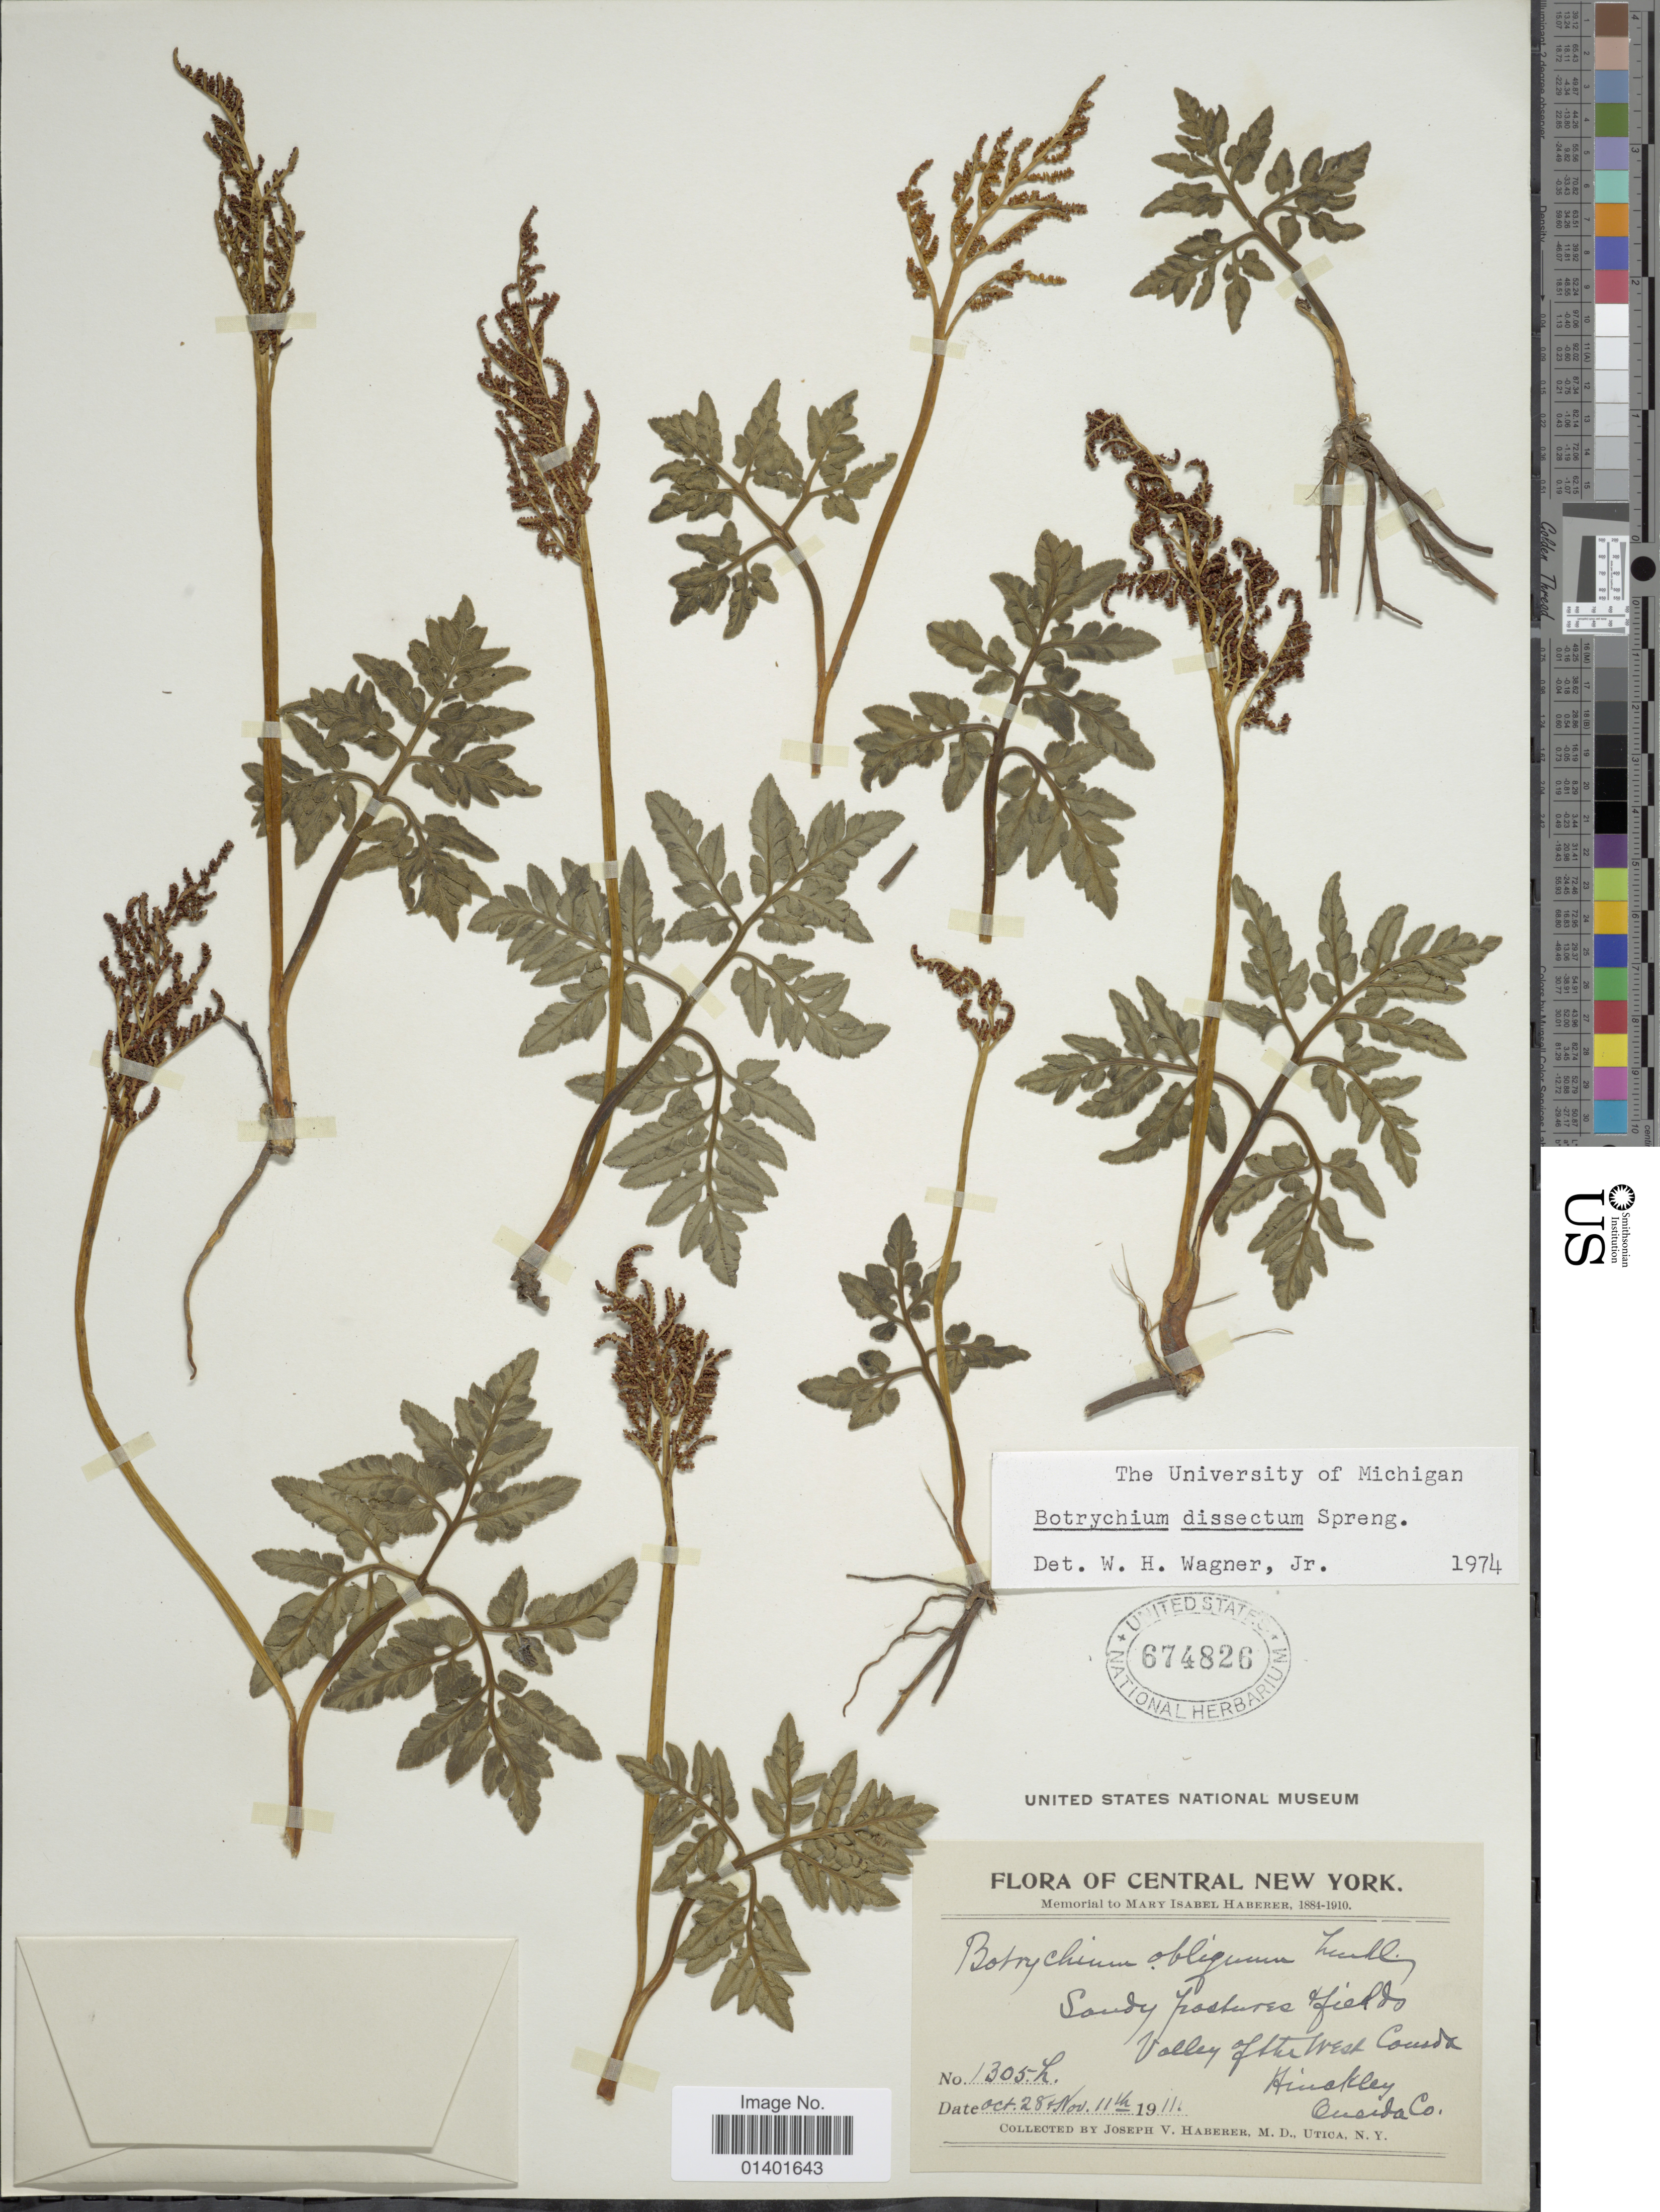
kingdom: Plantae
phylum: Tracheophyta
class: Polypodiopsida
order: Ophioglossales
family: Ophioglossaceae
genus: Botrychium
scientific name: Botrychium dissectum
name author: Spreng.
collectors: J. V. Haberer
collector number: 1305h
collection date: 1911-10-28/1911-11-11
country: United States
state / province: New York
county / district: Oneida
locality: Central New York, valley of the West Canada, Hinckley, Oneida Co.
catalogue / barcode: US 674826